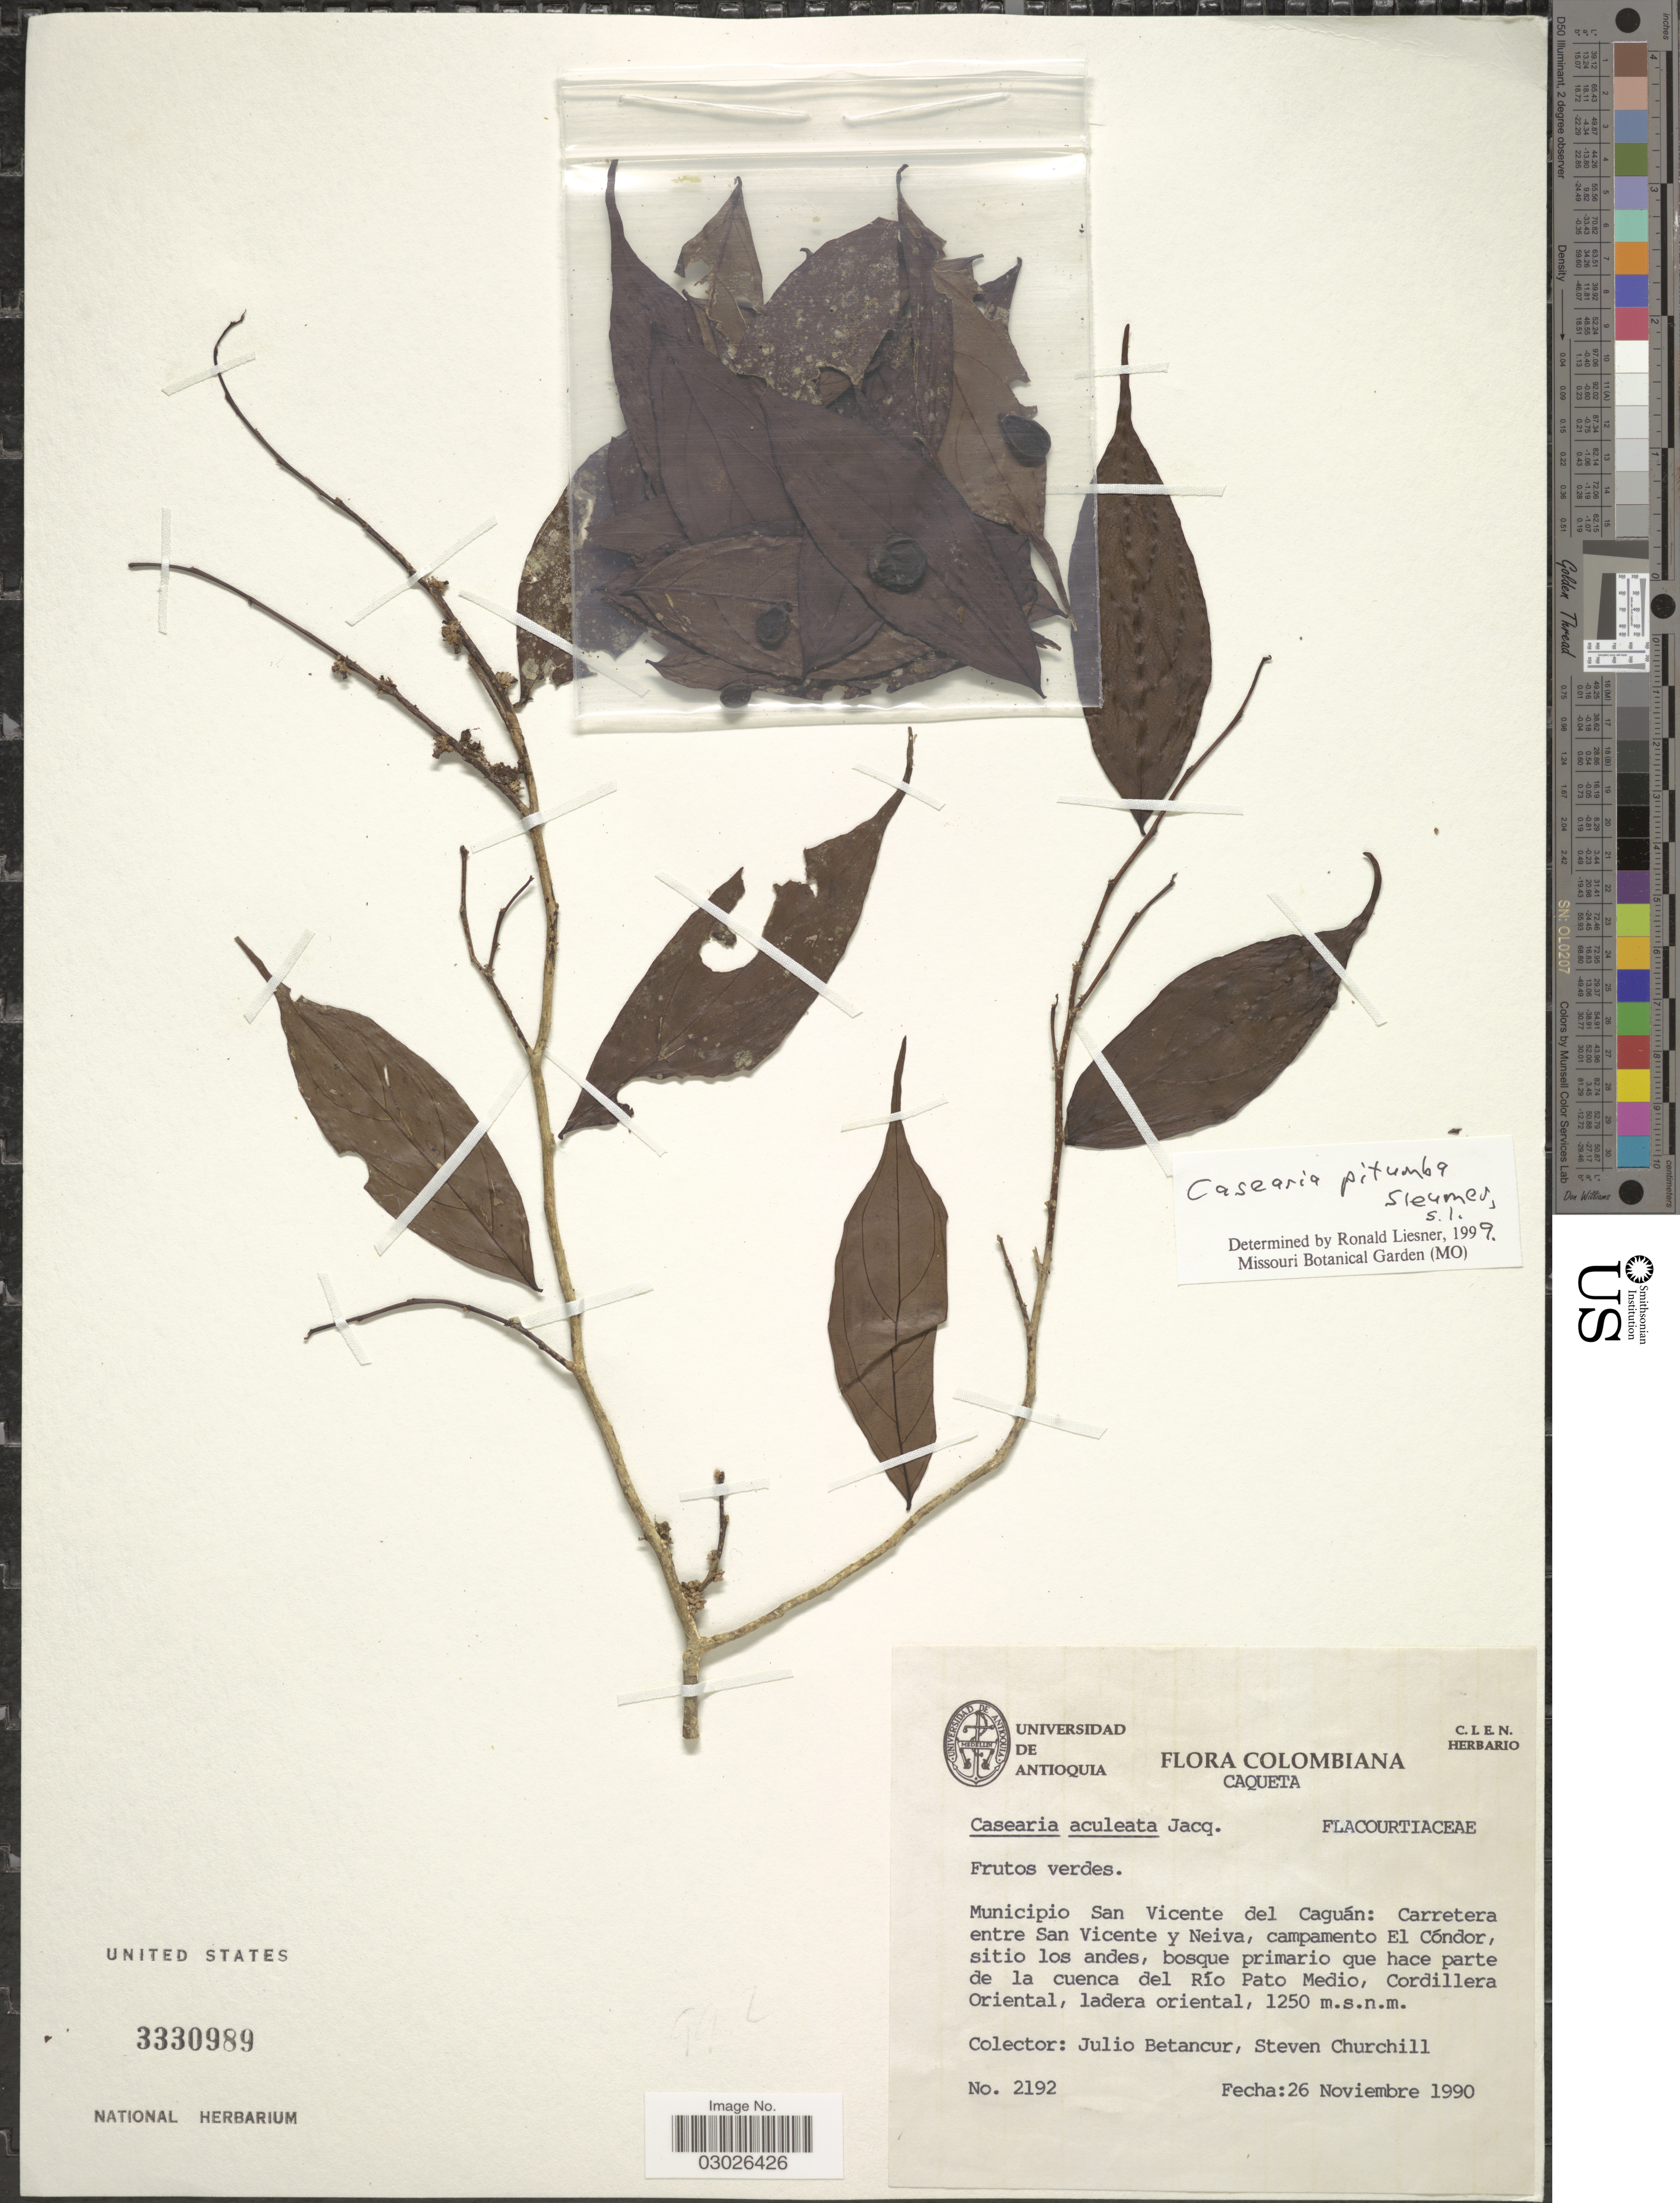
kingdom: Plantae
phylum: Tracheophyta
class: Magnoliopsida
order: Malpighiales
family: Salicaceae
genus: Casearia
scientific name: Casearia pitumba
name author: Sleumer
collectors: J. Betancur & S. Churchill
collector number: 2192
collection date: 1990-11-26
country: Colombia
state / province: Caquetá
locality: Municipio San Vicente del Caguán: Carretera entre San Vicente y Neiva, campamento El Cóndor, sitio los andes, bosque primario que hace parte de la cuenca del Río Pato Medio, Cordillera Oriental, ladera oriental.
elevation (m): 1250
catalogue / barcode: US 3330989